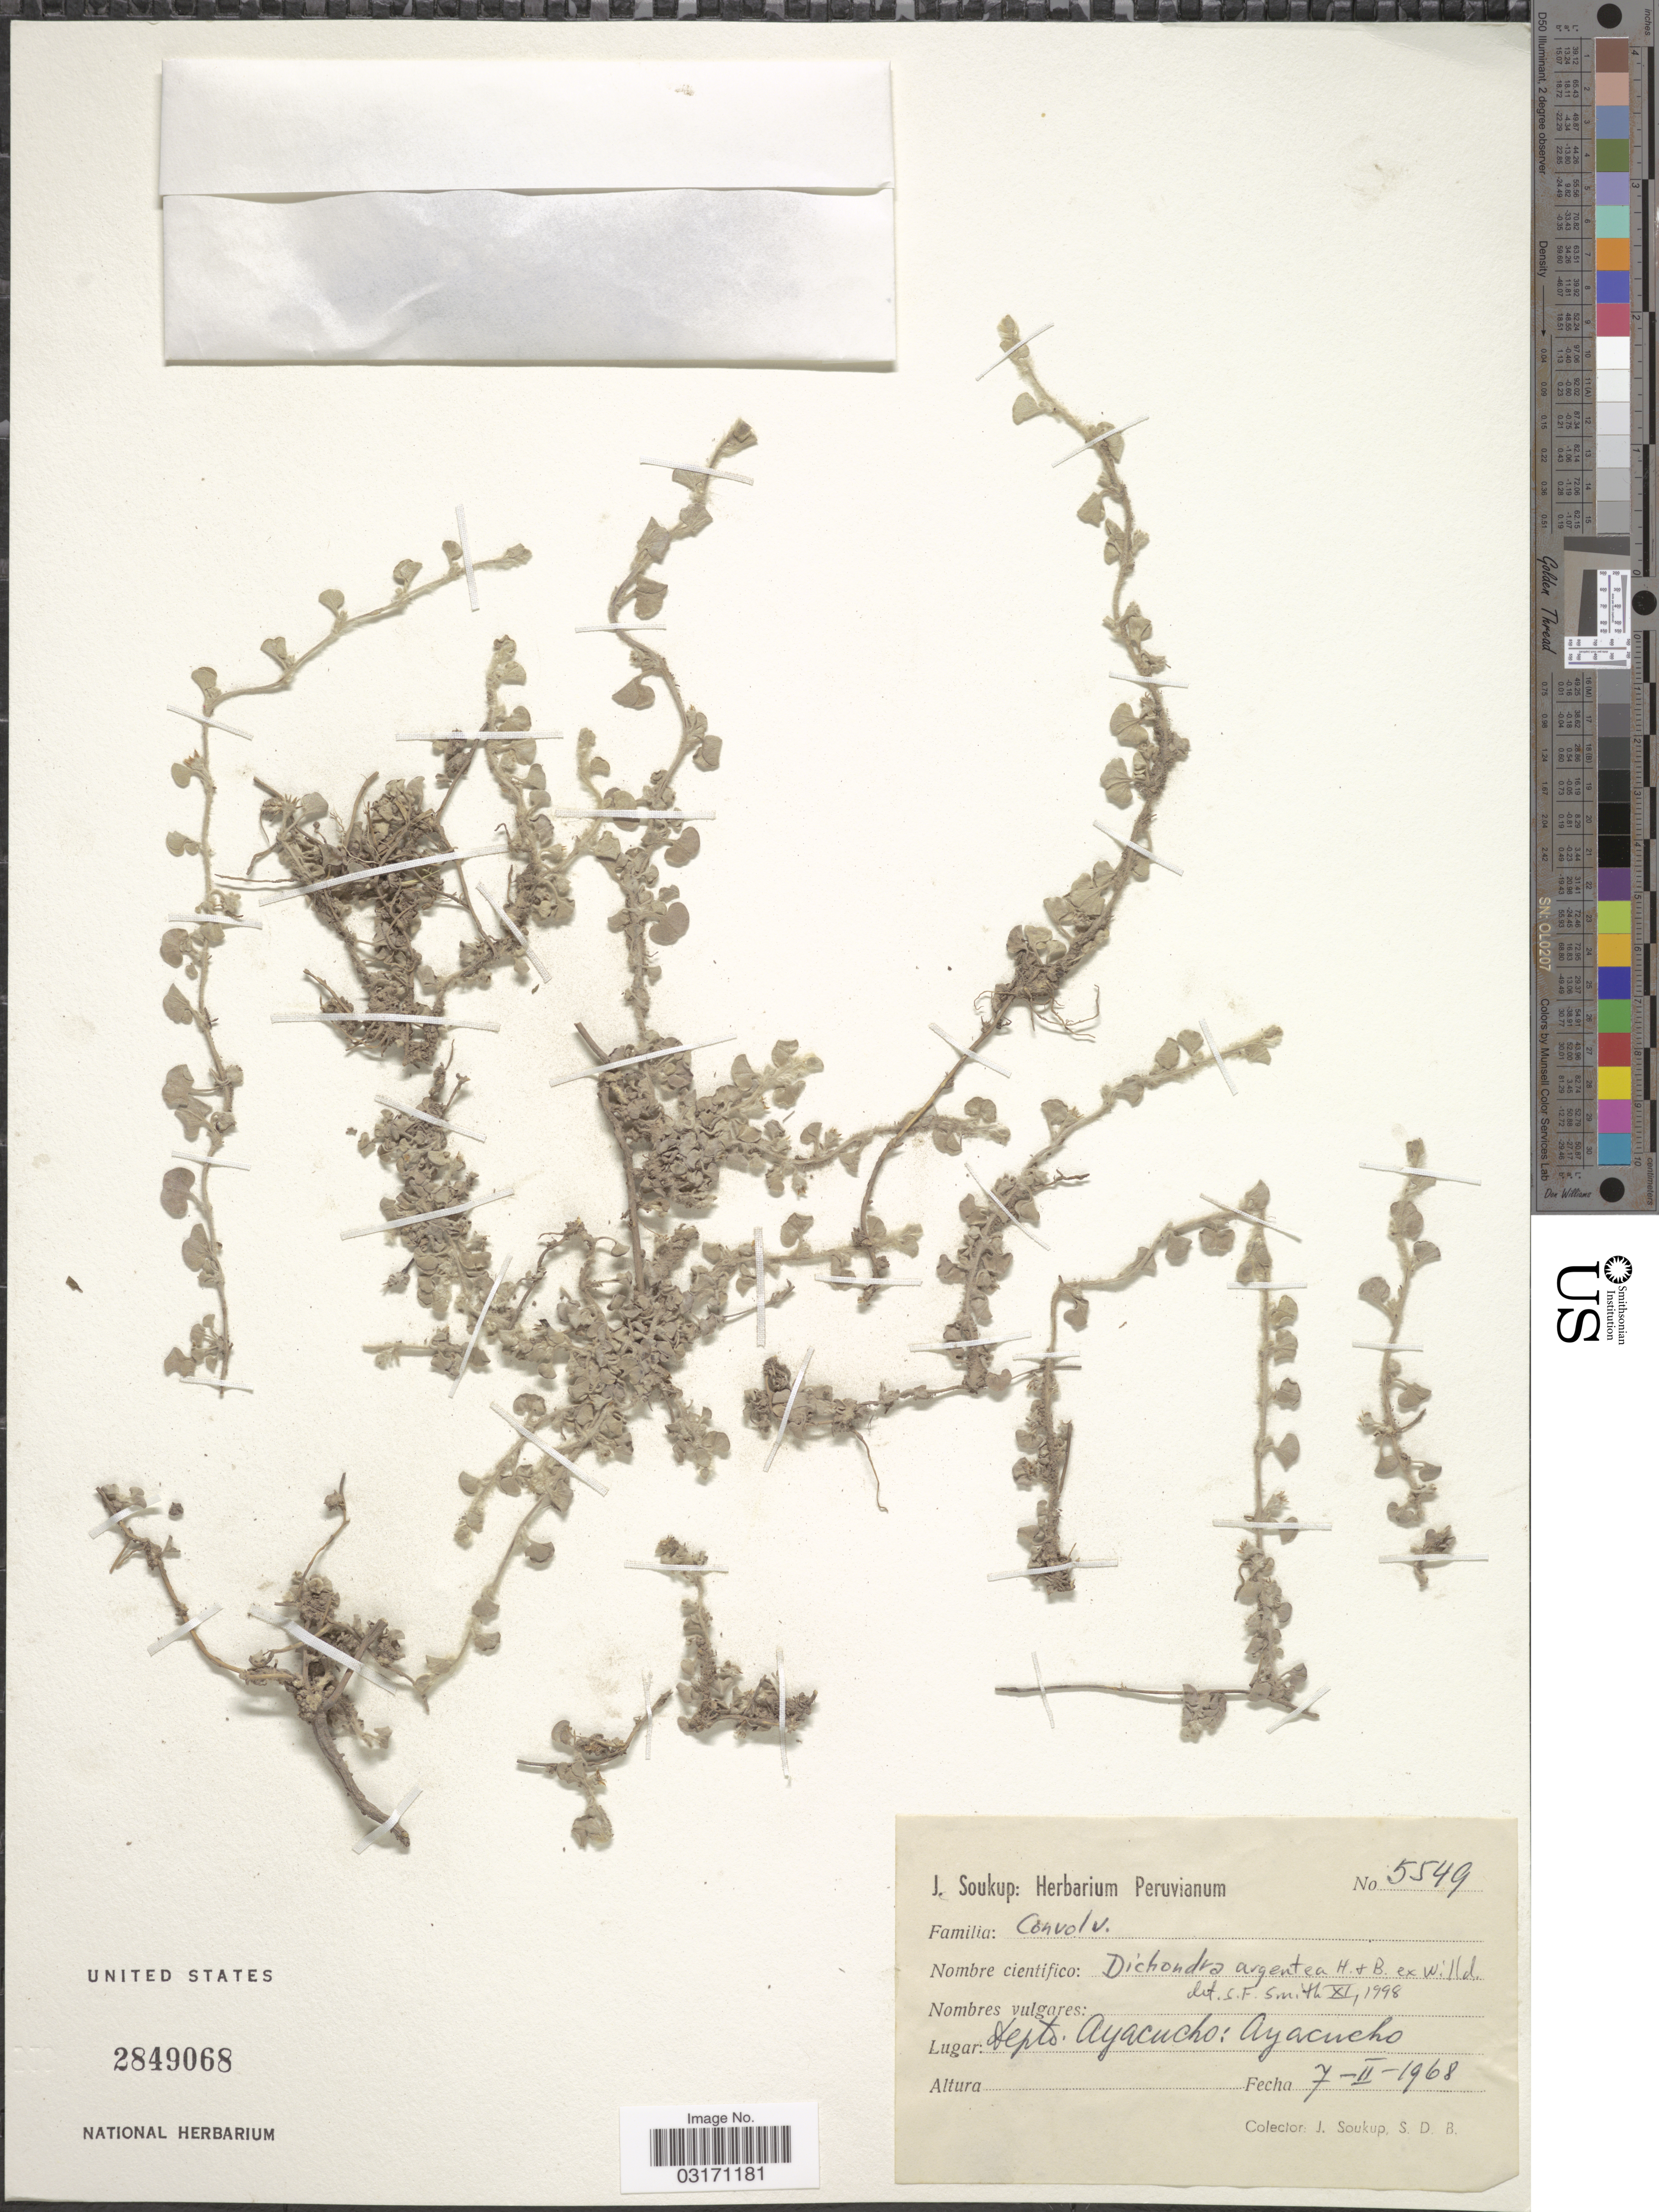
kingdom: Plantae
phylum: Tracheophyta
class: Magnoliopsida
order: Solanales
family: Convolvulaceae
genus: Dichondra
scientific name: Dichondra argentea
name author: Humb. & Bonpl. ex Willd.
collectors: J. Soukup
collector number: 5549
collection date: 1968-02-07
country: Peru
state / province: Ayacucho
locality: Depto. Ayacucho: Ayacucho.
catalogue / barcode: US 2849068